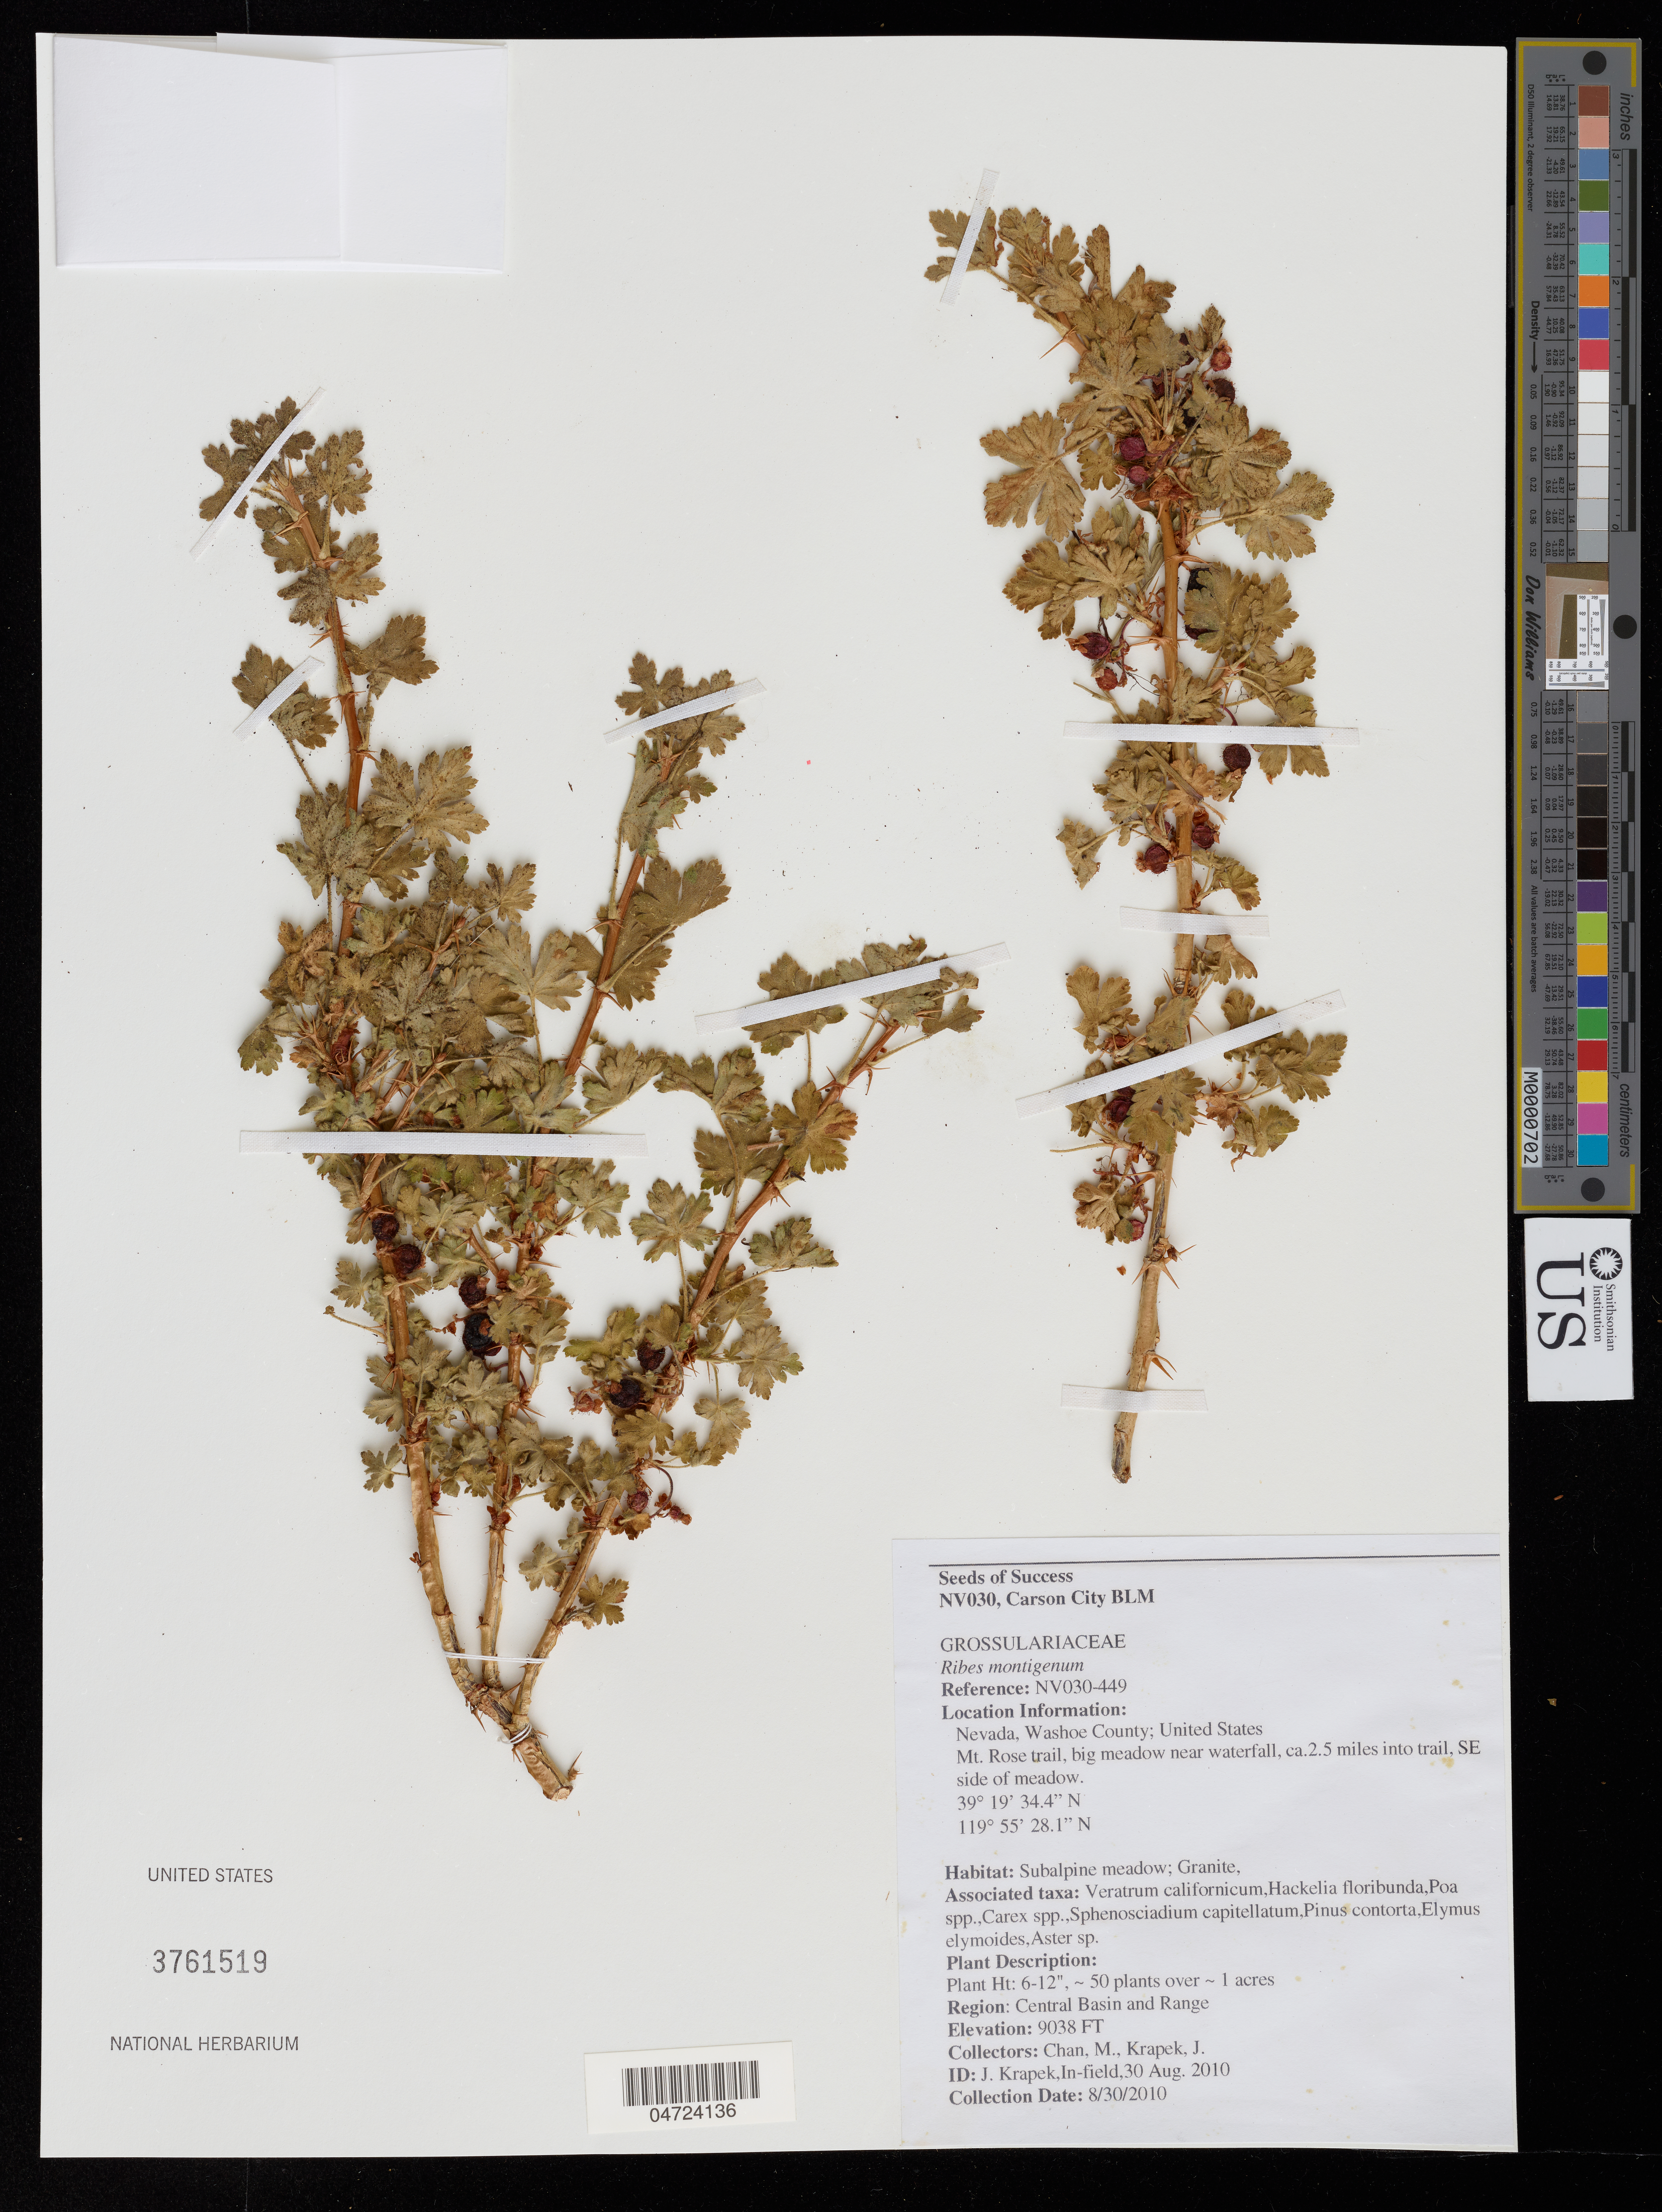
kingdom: Plantae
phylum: Tracheophyta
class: Magnoliopsida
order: Saxifragales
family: Grossulariaceae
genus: Ribes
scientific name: Ribes montigenum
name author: McClatchie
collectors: M. Chan & J. Krapek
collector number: NV030-449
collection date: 2010-08-30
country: United States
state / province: Nevada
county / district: Washoe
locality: Washoe County. Mt Rose trail, big meadow near waterfall, ca. 2.5 miles into trail, SE side of meadow. Region: Central Basin and Range.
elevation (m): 2755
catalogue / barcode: US 3761519